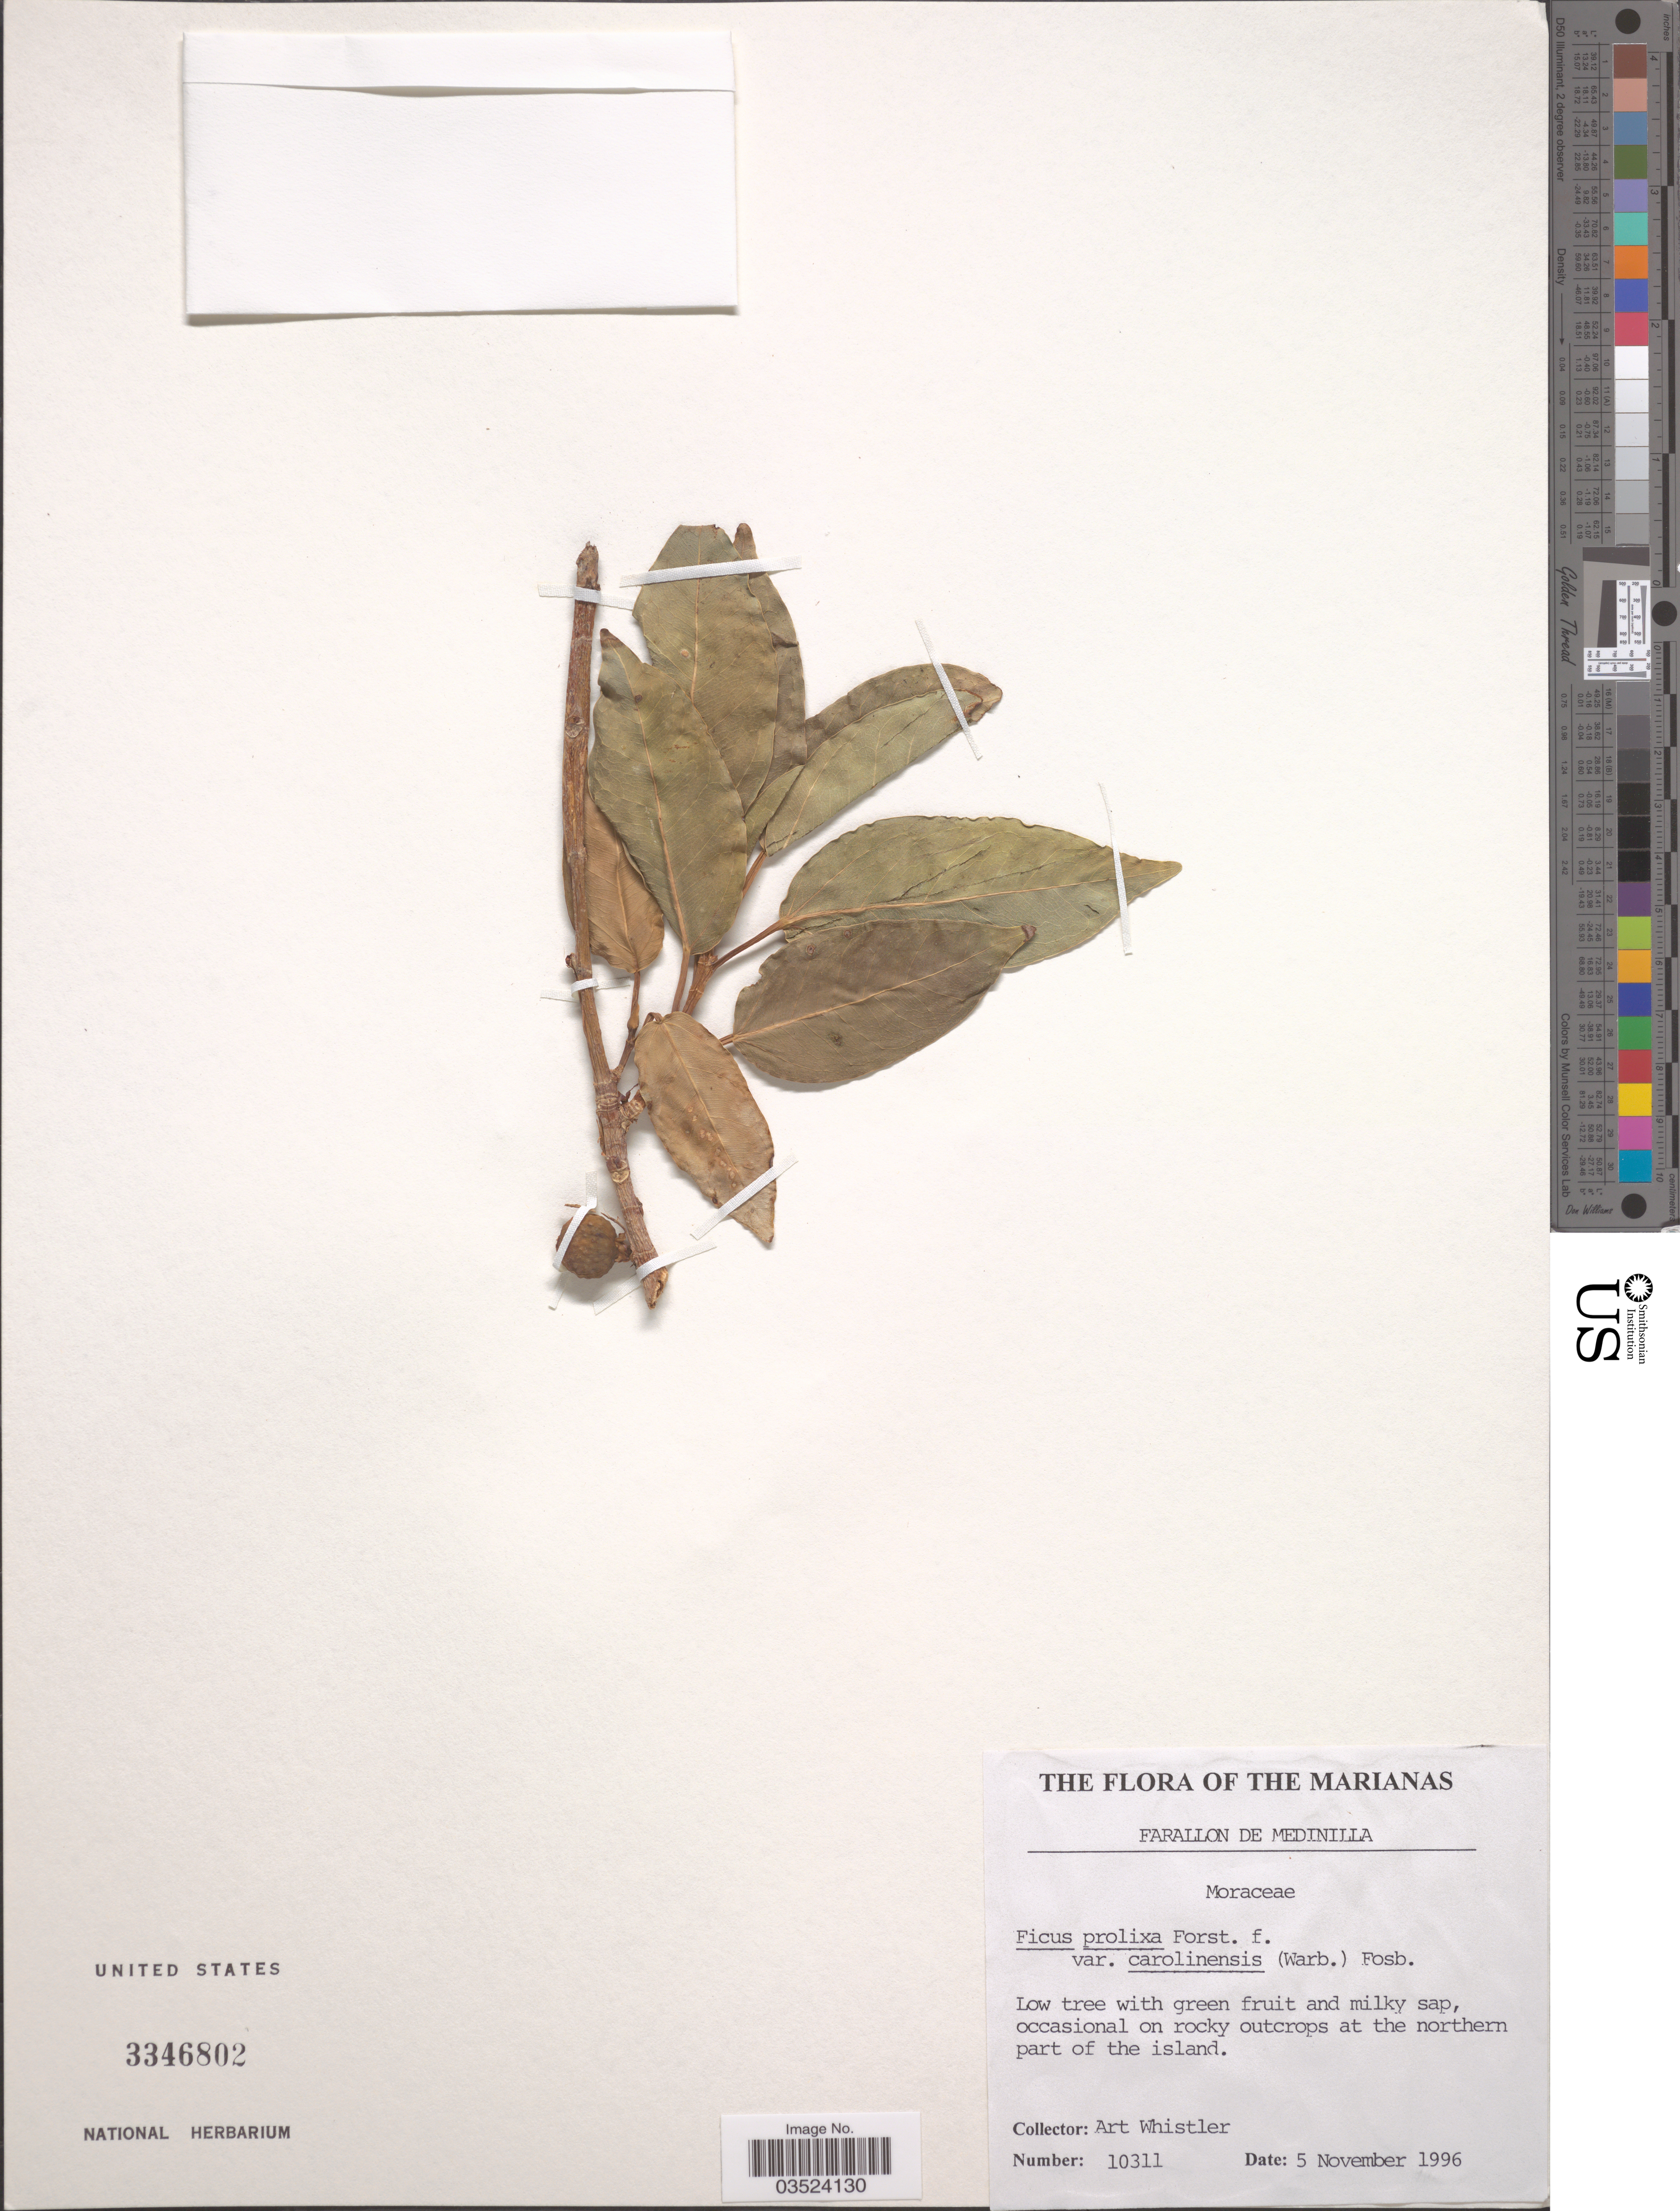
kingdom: Plantae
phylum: Tracheophyta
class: Magnoliopsida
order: Rosales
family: Moraceae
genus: Ficus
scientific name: Ficus prolixa var. carolinensis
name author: (Warb.) Fosberg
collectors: A. Whistler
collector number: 10311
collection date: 1996-11-05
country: Northern Mariana Islands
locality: The Marianas. Farallon de Medinilla. Occasional on rocky outcrops at the northern part of the island.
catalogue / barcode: US 3346802